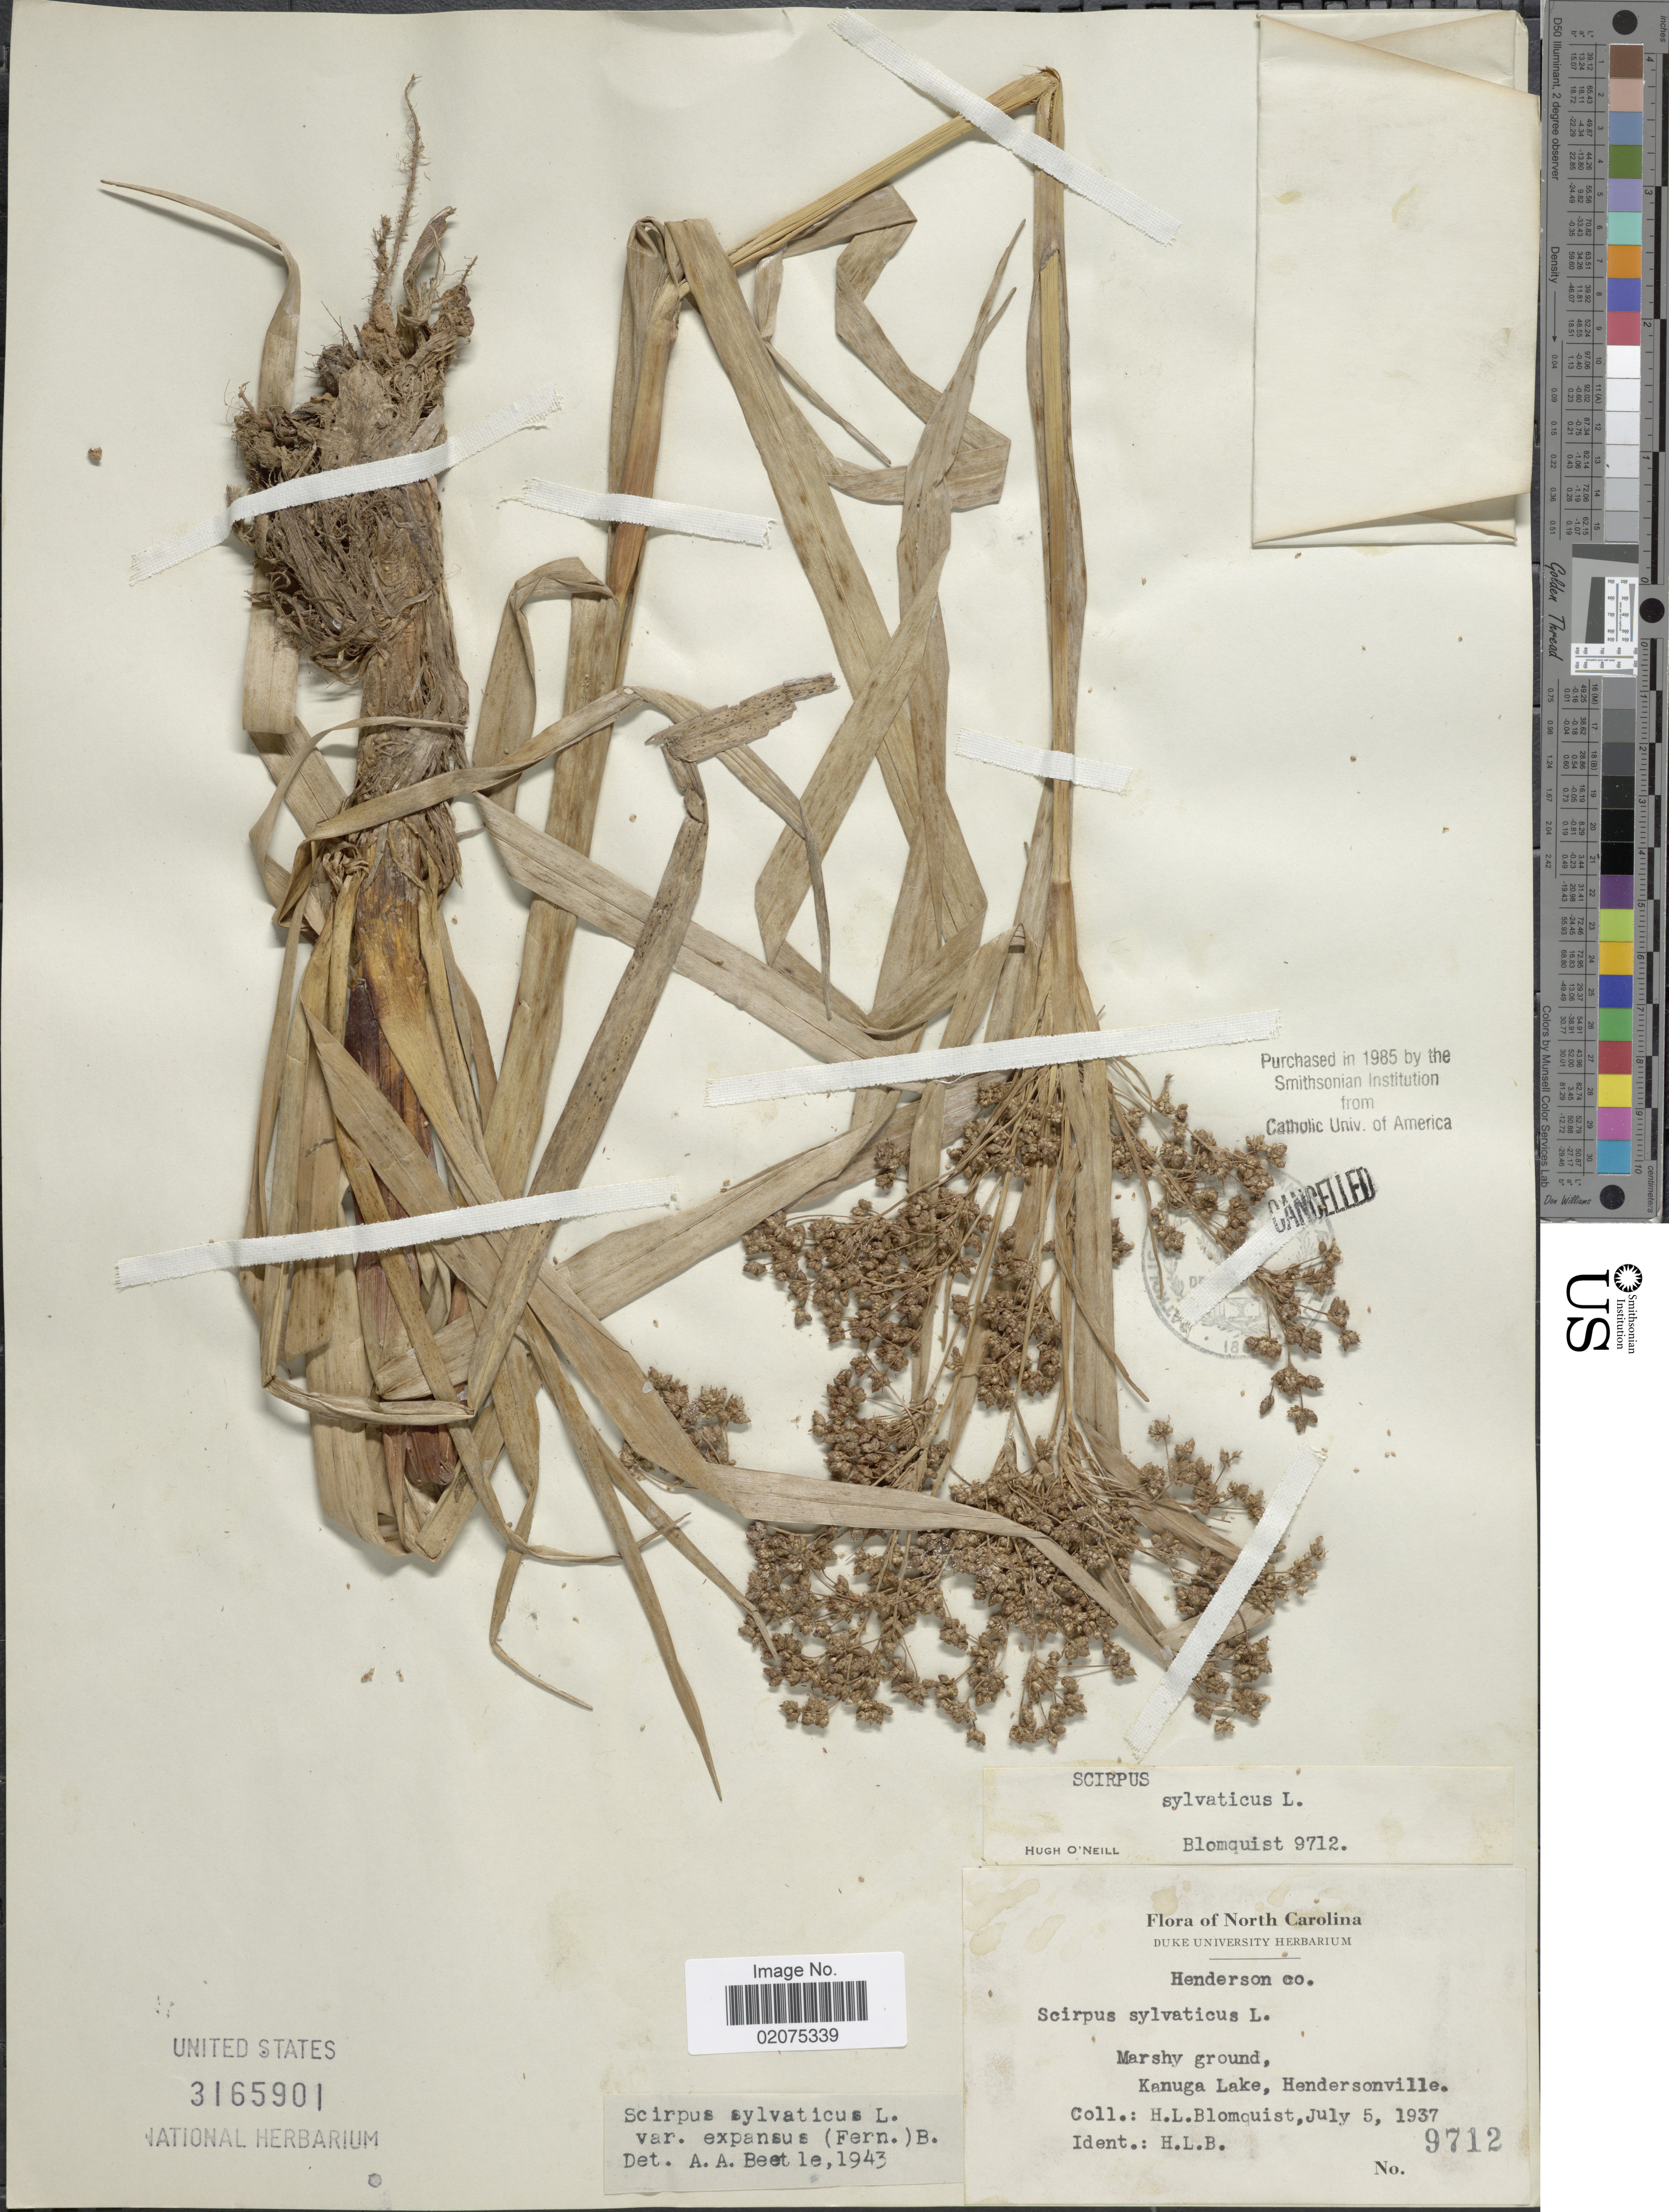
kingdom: Plantae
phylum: Tracheophyta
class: Liliopsida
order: Poales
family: Cyperaceae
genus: Scirpus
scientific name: Scirpus expansus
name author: Fernald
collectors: H. Blomquist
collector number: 9712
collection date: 1937-07-05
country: United States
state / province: North Carolina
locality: Henderson Co. Marshy ground, Kanuga Lake, Hendersonville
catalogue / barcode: US 3165901